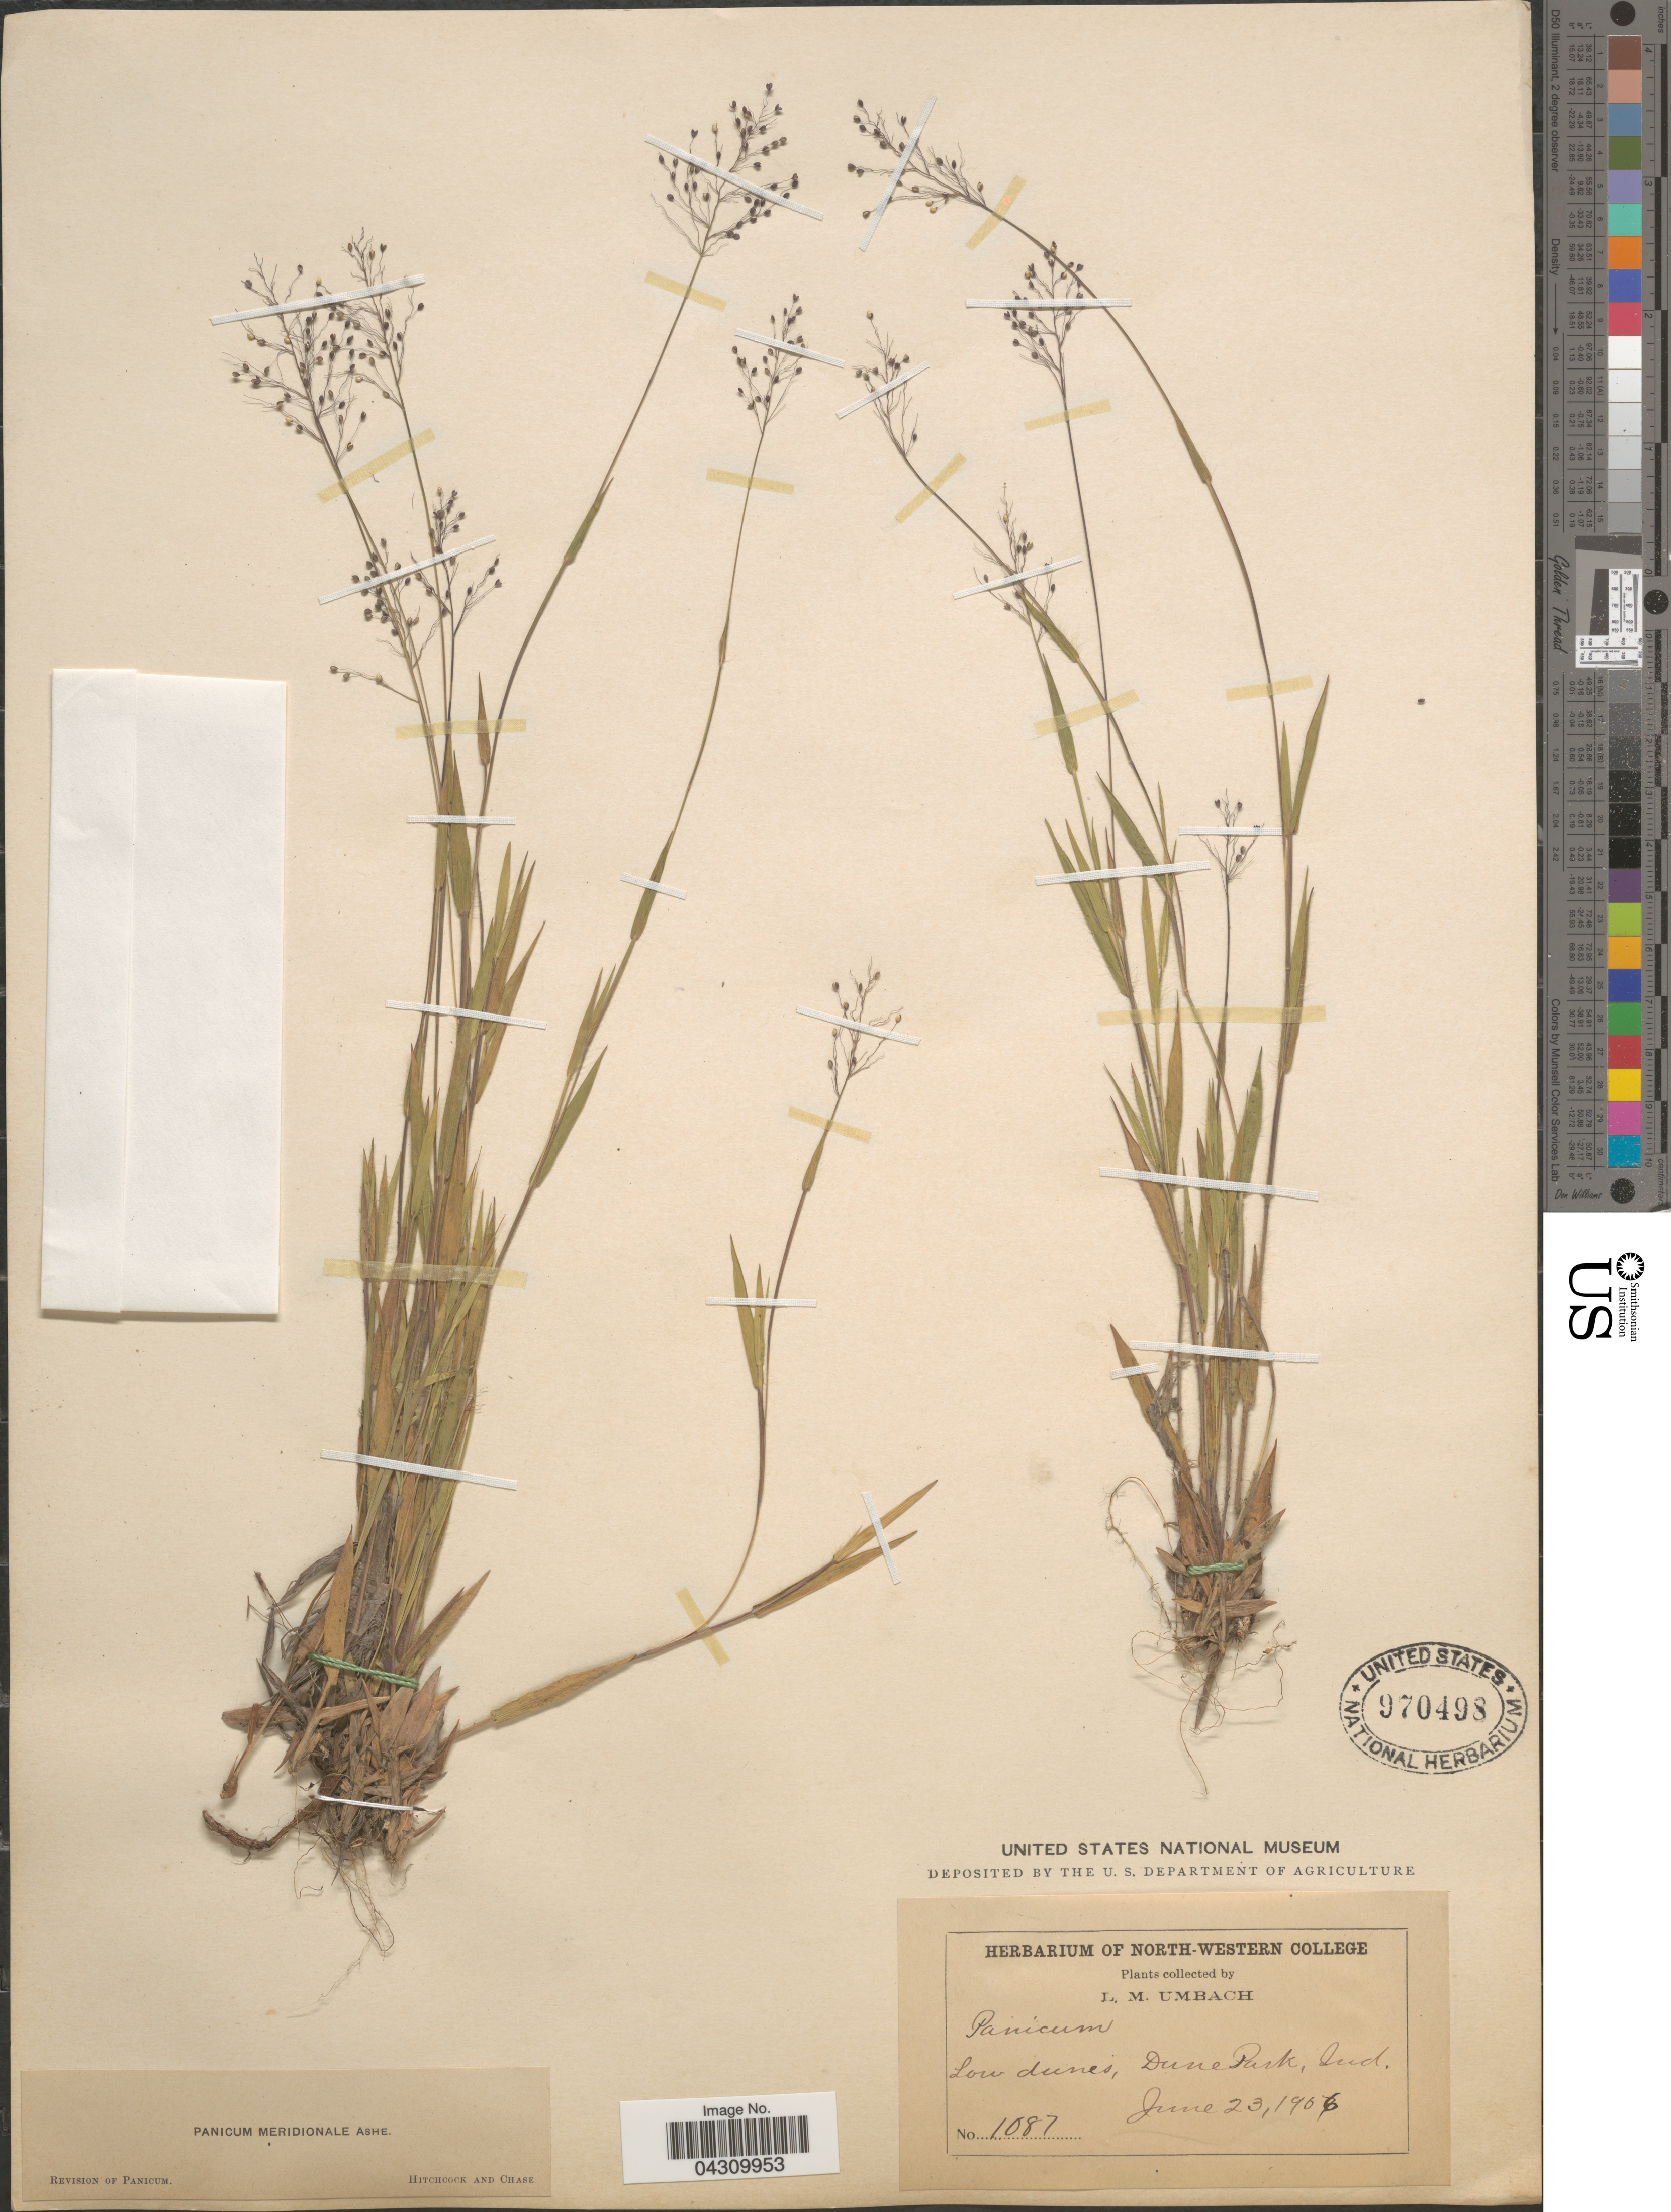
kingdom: Plantae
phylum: Tracheophyta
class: Liliopsida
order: Poales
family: Poaceae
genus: Dichanthelium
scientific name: Dichanthelium acuminatum var. acuminatum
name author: (Sw.) Gould & C.A. Clark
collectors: L. M. Umbach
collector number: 1087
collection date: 1906-06-23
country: United States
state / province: Indiana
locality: Low dunes, Dune Park.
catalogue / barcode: US 970498